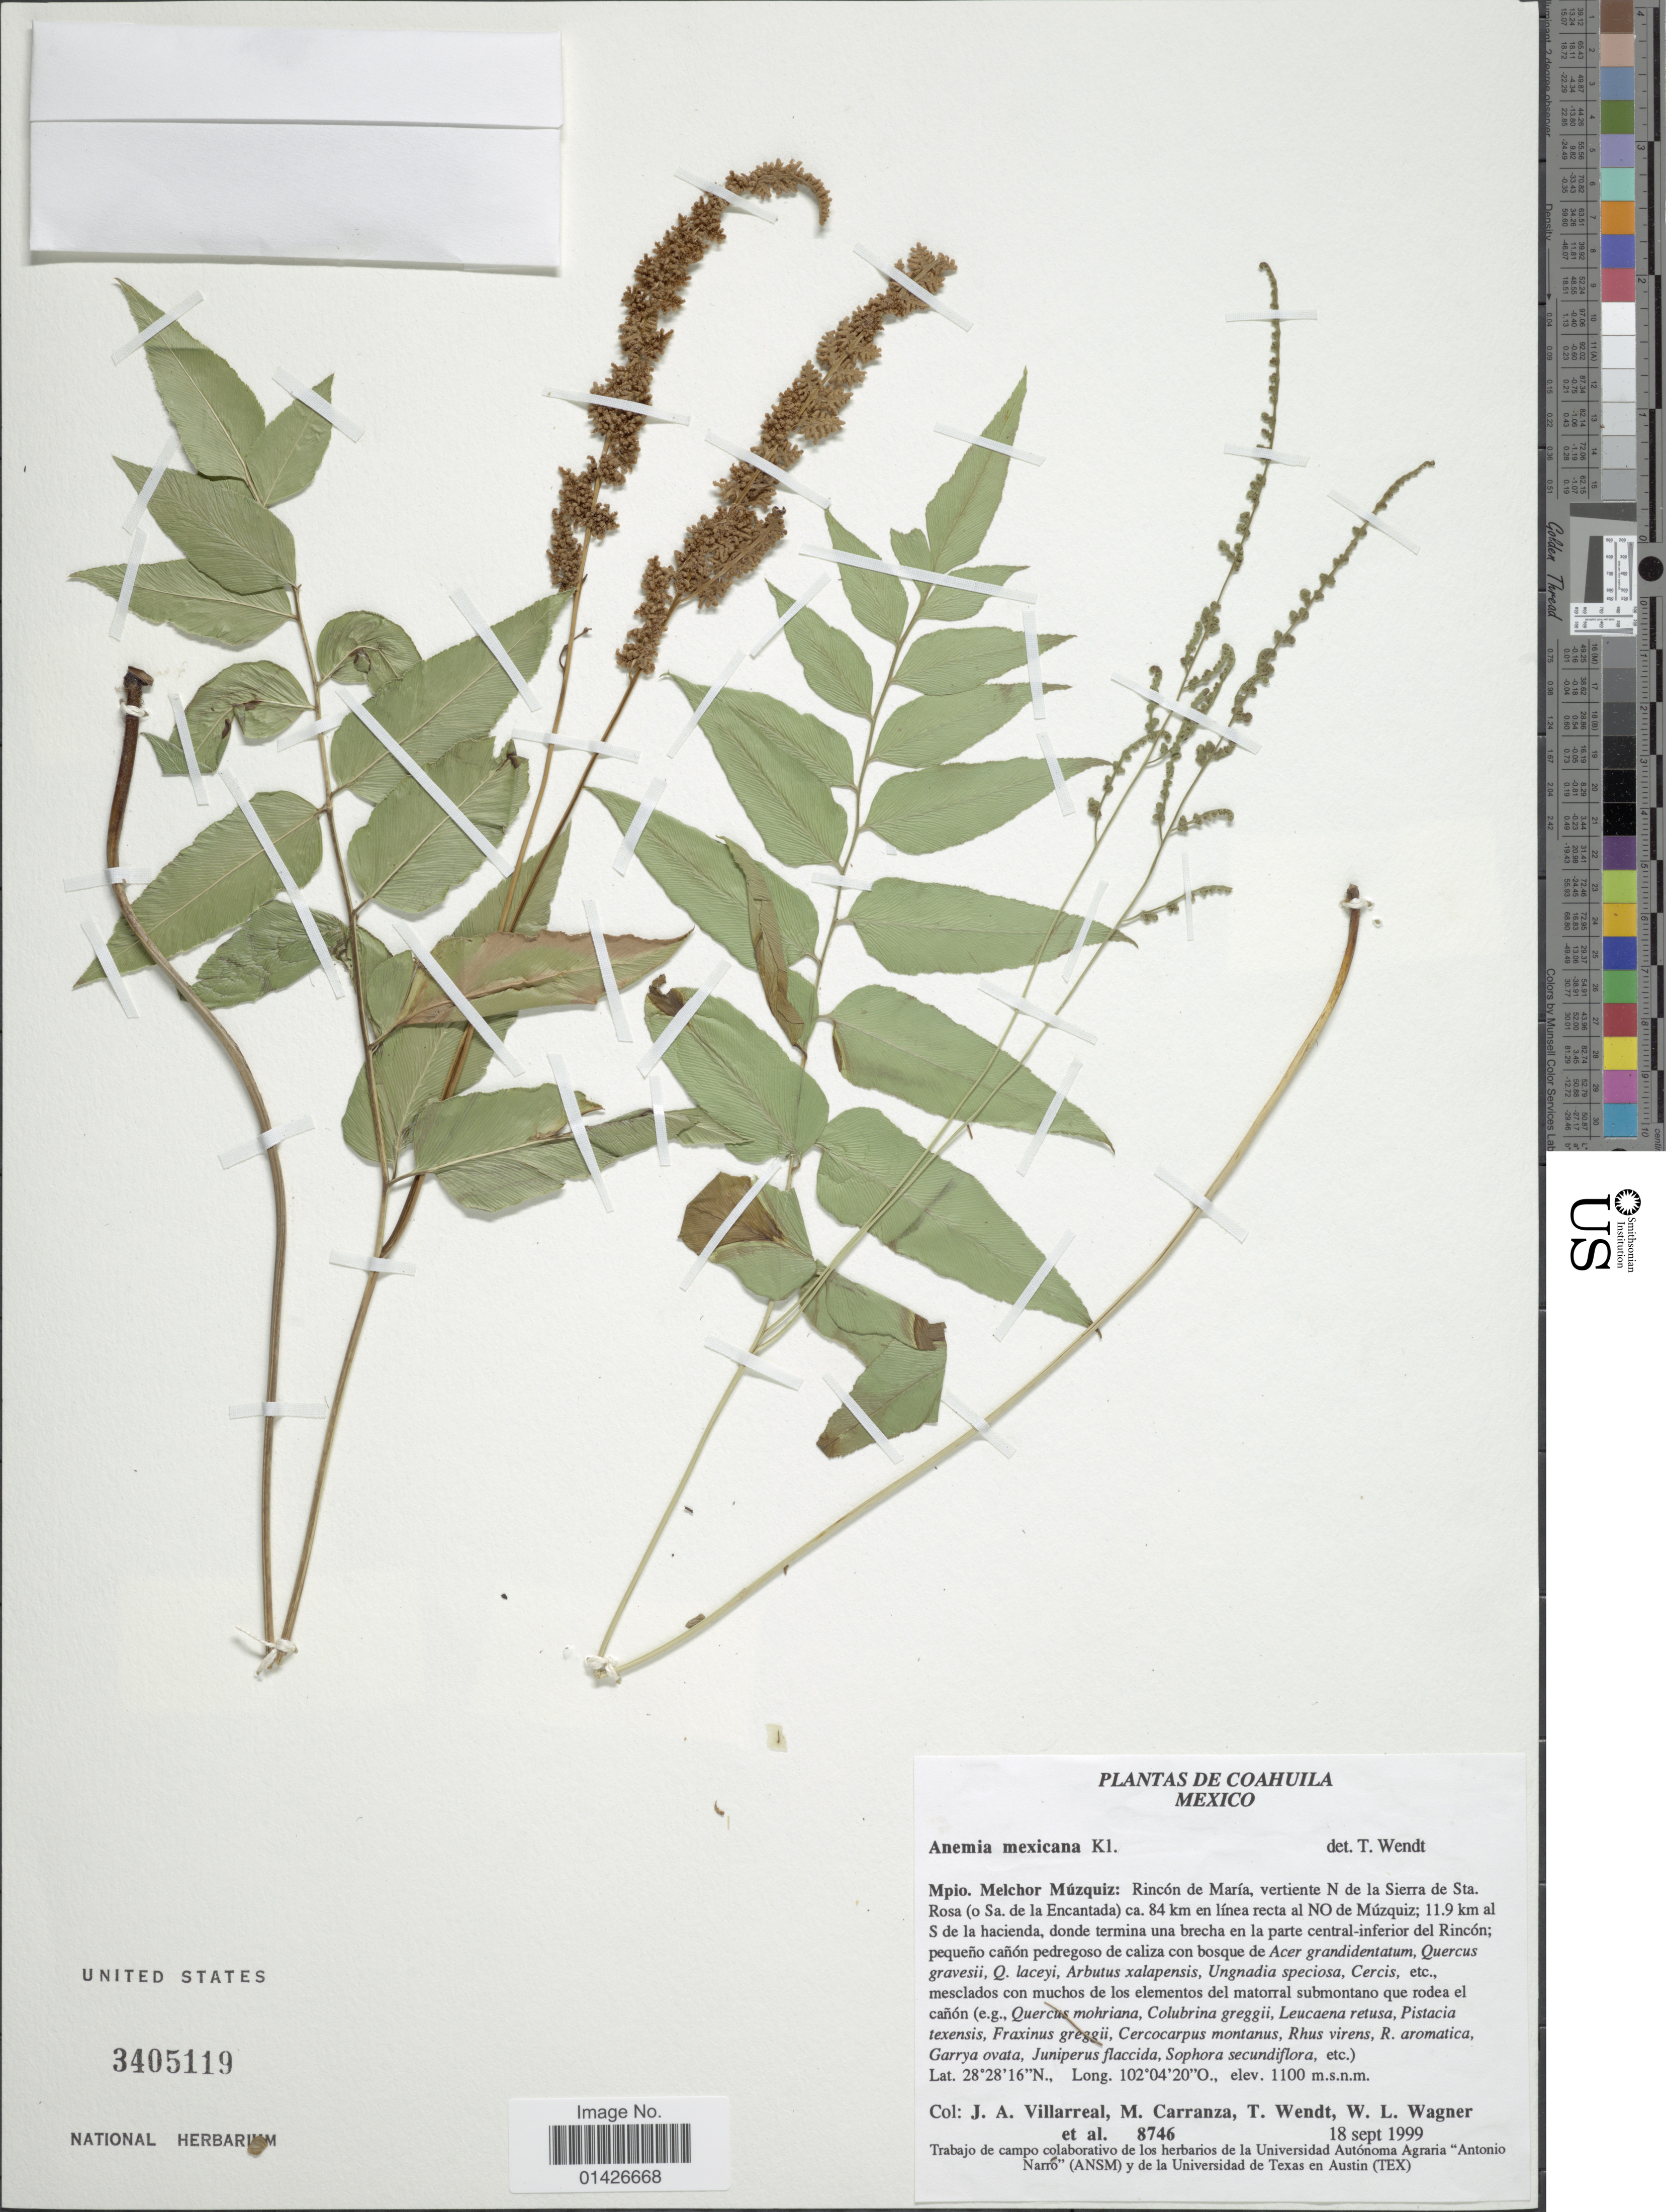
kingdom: Plantae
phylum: Tracheophyta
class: Polypodiopsida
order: Schizaeales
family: Anemiaceae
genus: Anemia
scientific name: Anemia mexicana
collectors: J. Villareal, M. Carranza, T. L. Wendt & W. L. Wagner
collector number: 8746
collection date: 1999-09-18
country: Mexico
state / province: Coahuila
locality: Mpio Melchor Múzquiz: Rincón de María, vertiente N de la Sierra de Sta. Rosa (o. Sa de la Encantanda) ca 84 km en linea recta al NO Múzquiz; 11.9 km al S de la hacienda, donde termina una brecha en la parte central-inferior del Rincón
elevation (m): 1100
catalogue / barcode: US 3405119